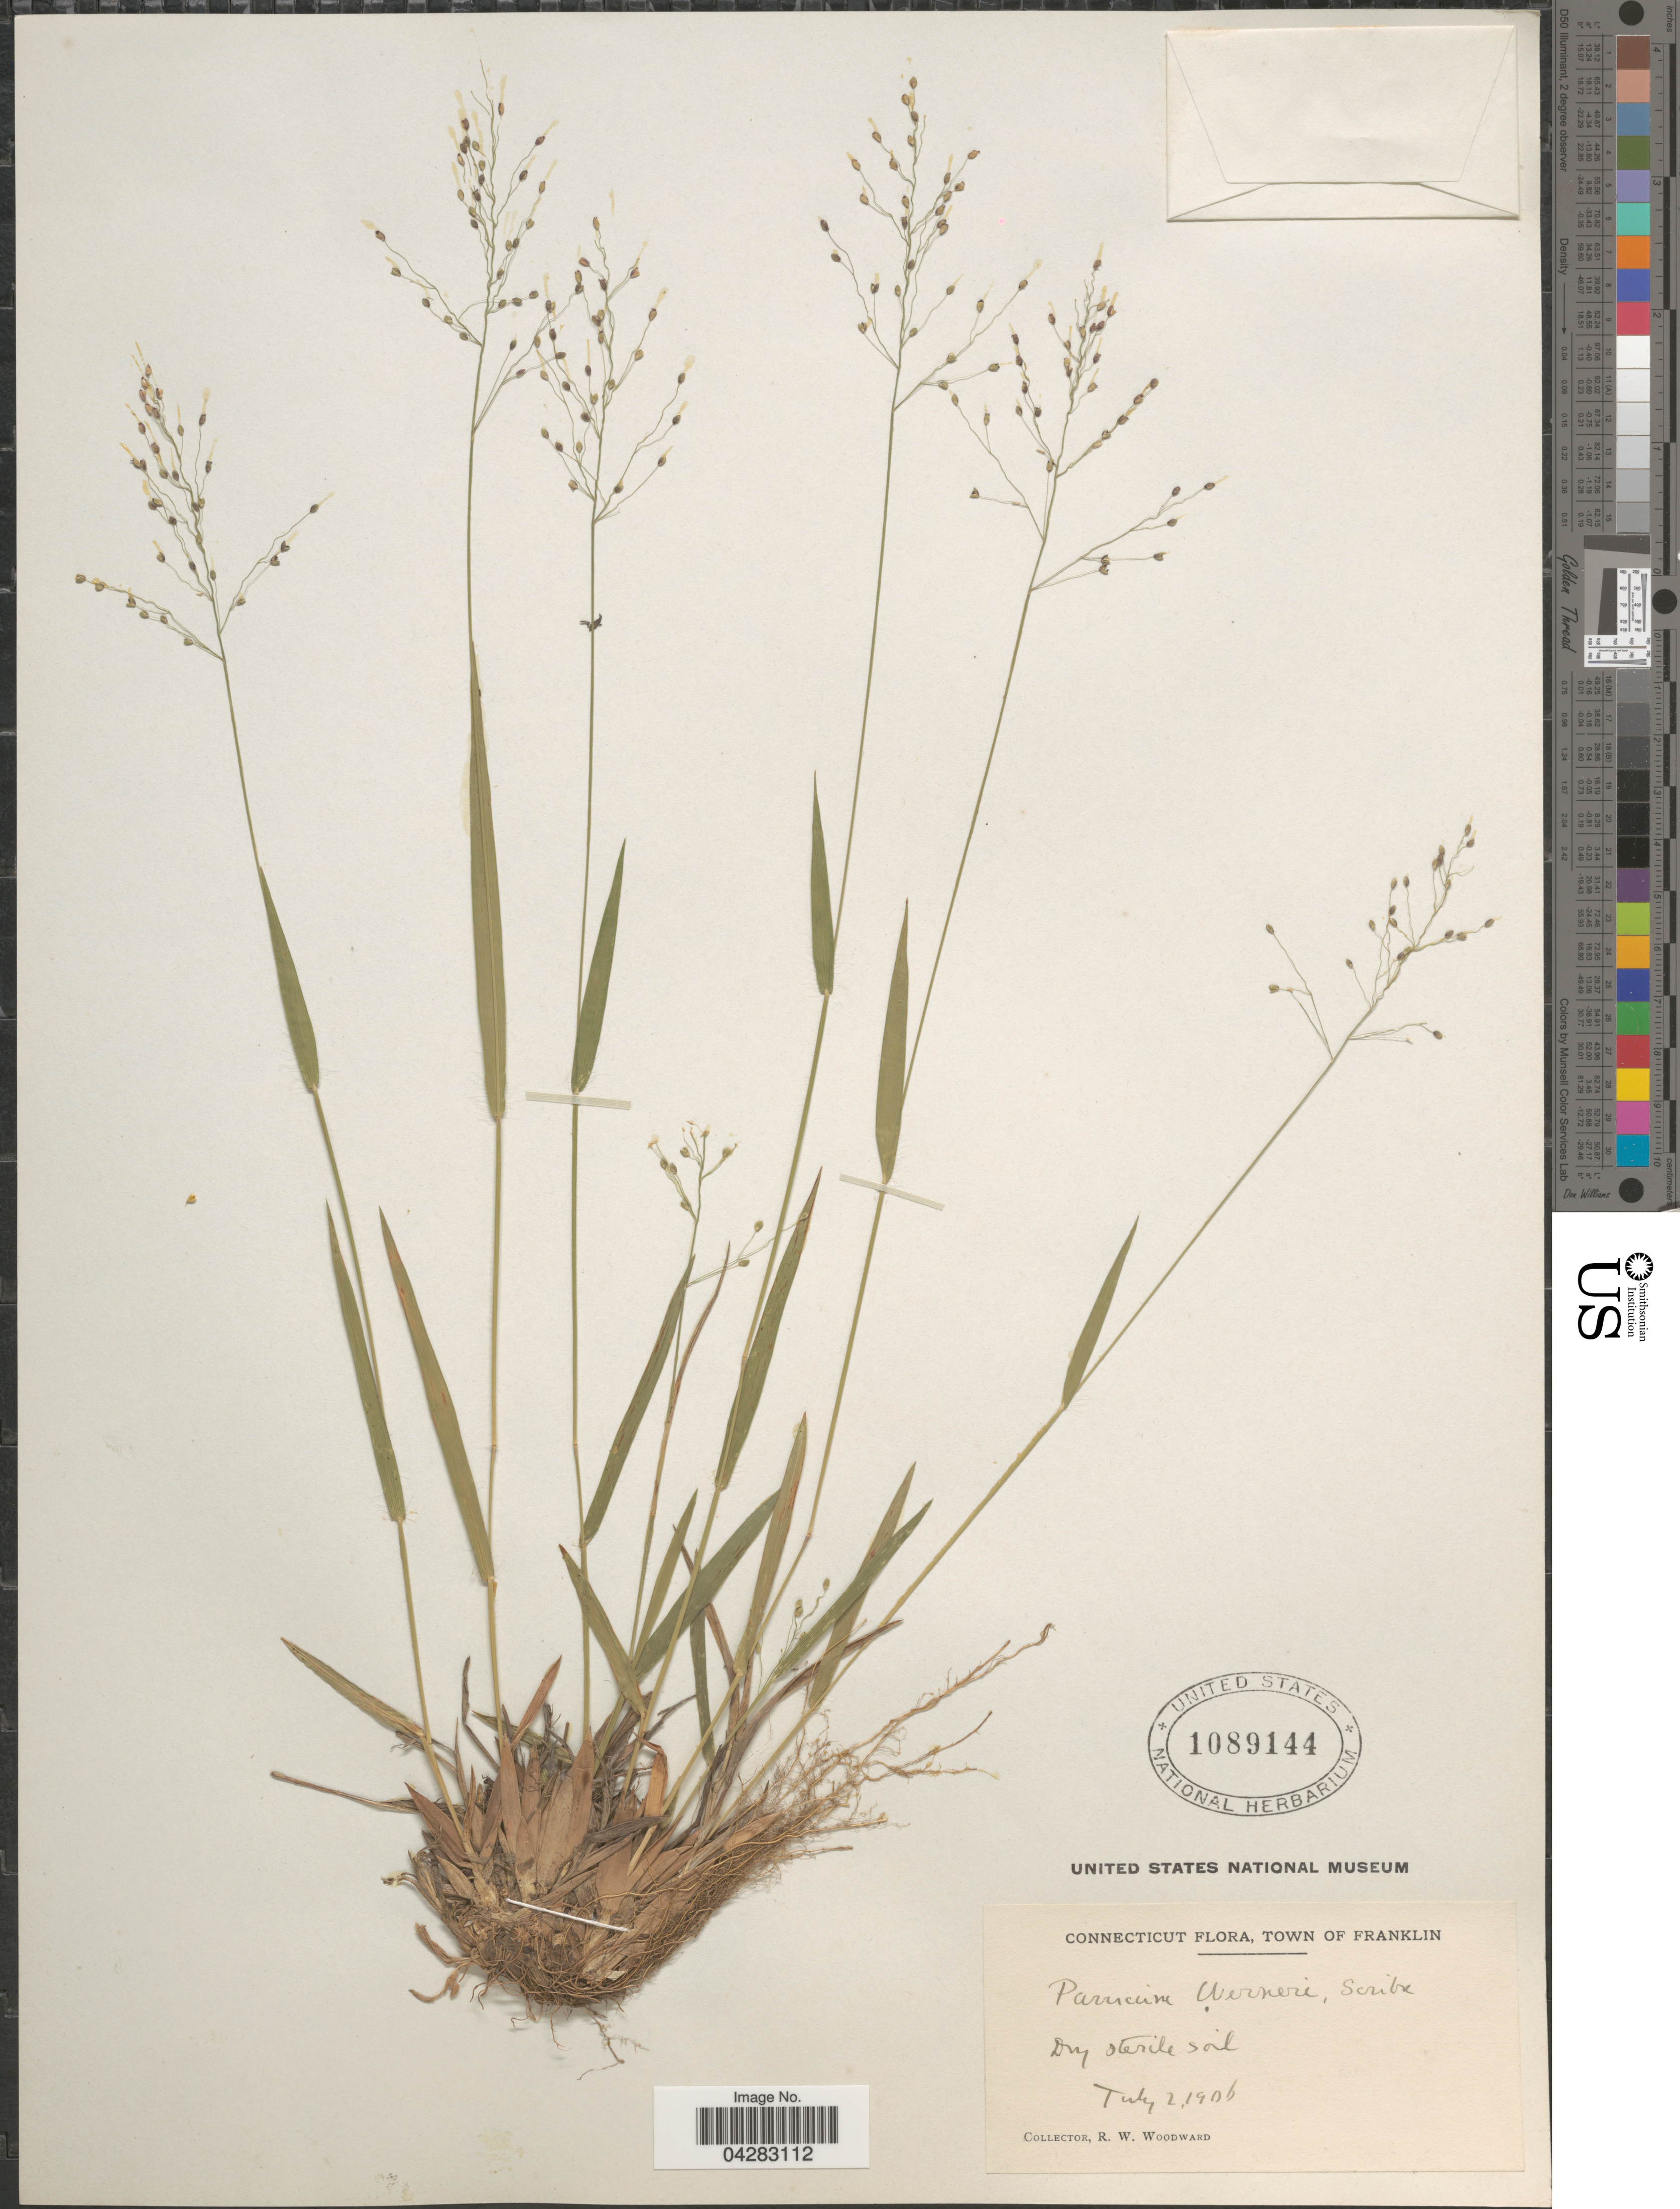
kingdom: Plantae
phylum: Tracheophyta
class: Liliopsida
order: Poales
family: Poaceae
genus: Dichanthelium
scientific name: Dichanthelium linearifolium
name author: (Scribn.) Gould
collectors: R. Woodward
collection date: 1906-07-02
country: United States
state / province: Connecticut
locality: Town of Franklin. Dry sterile soil.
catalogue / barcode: US 1089144